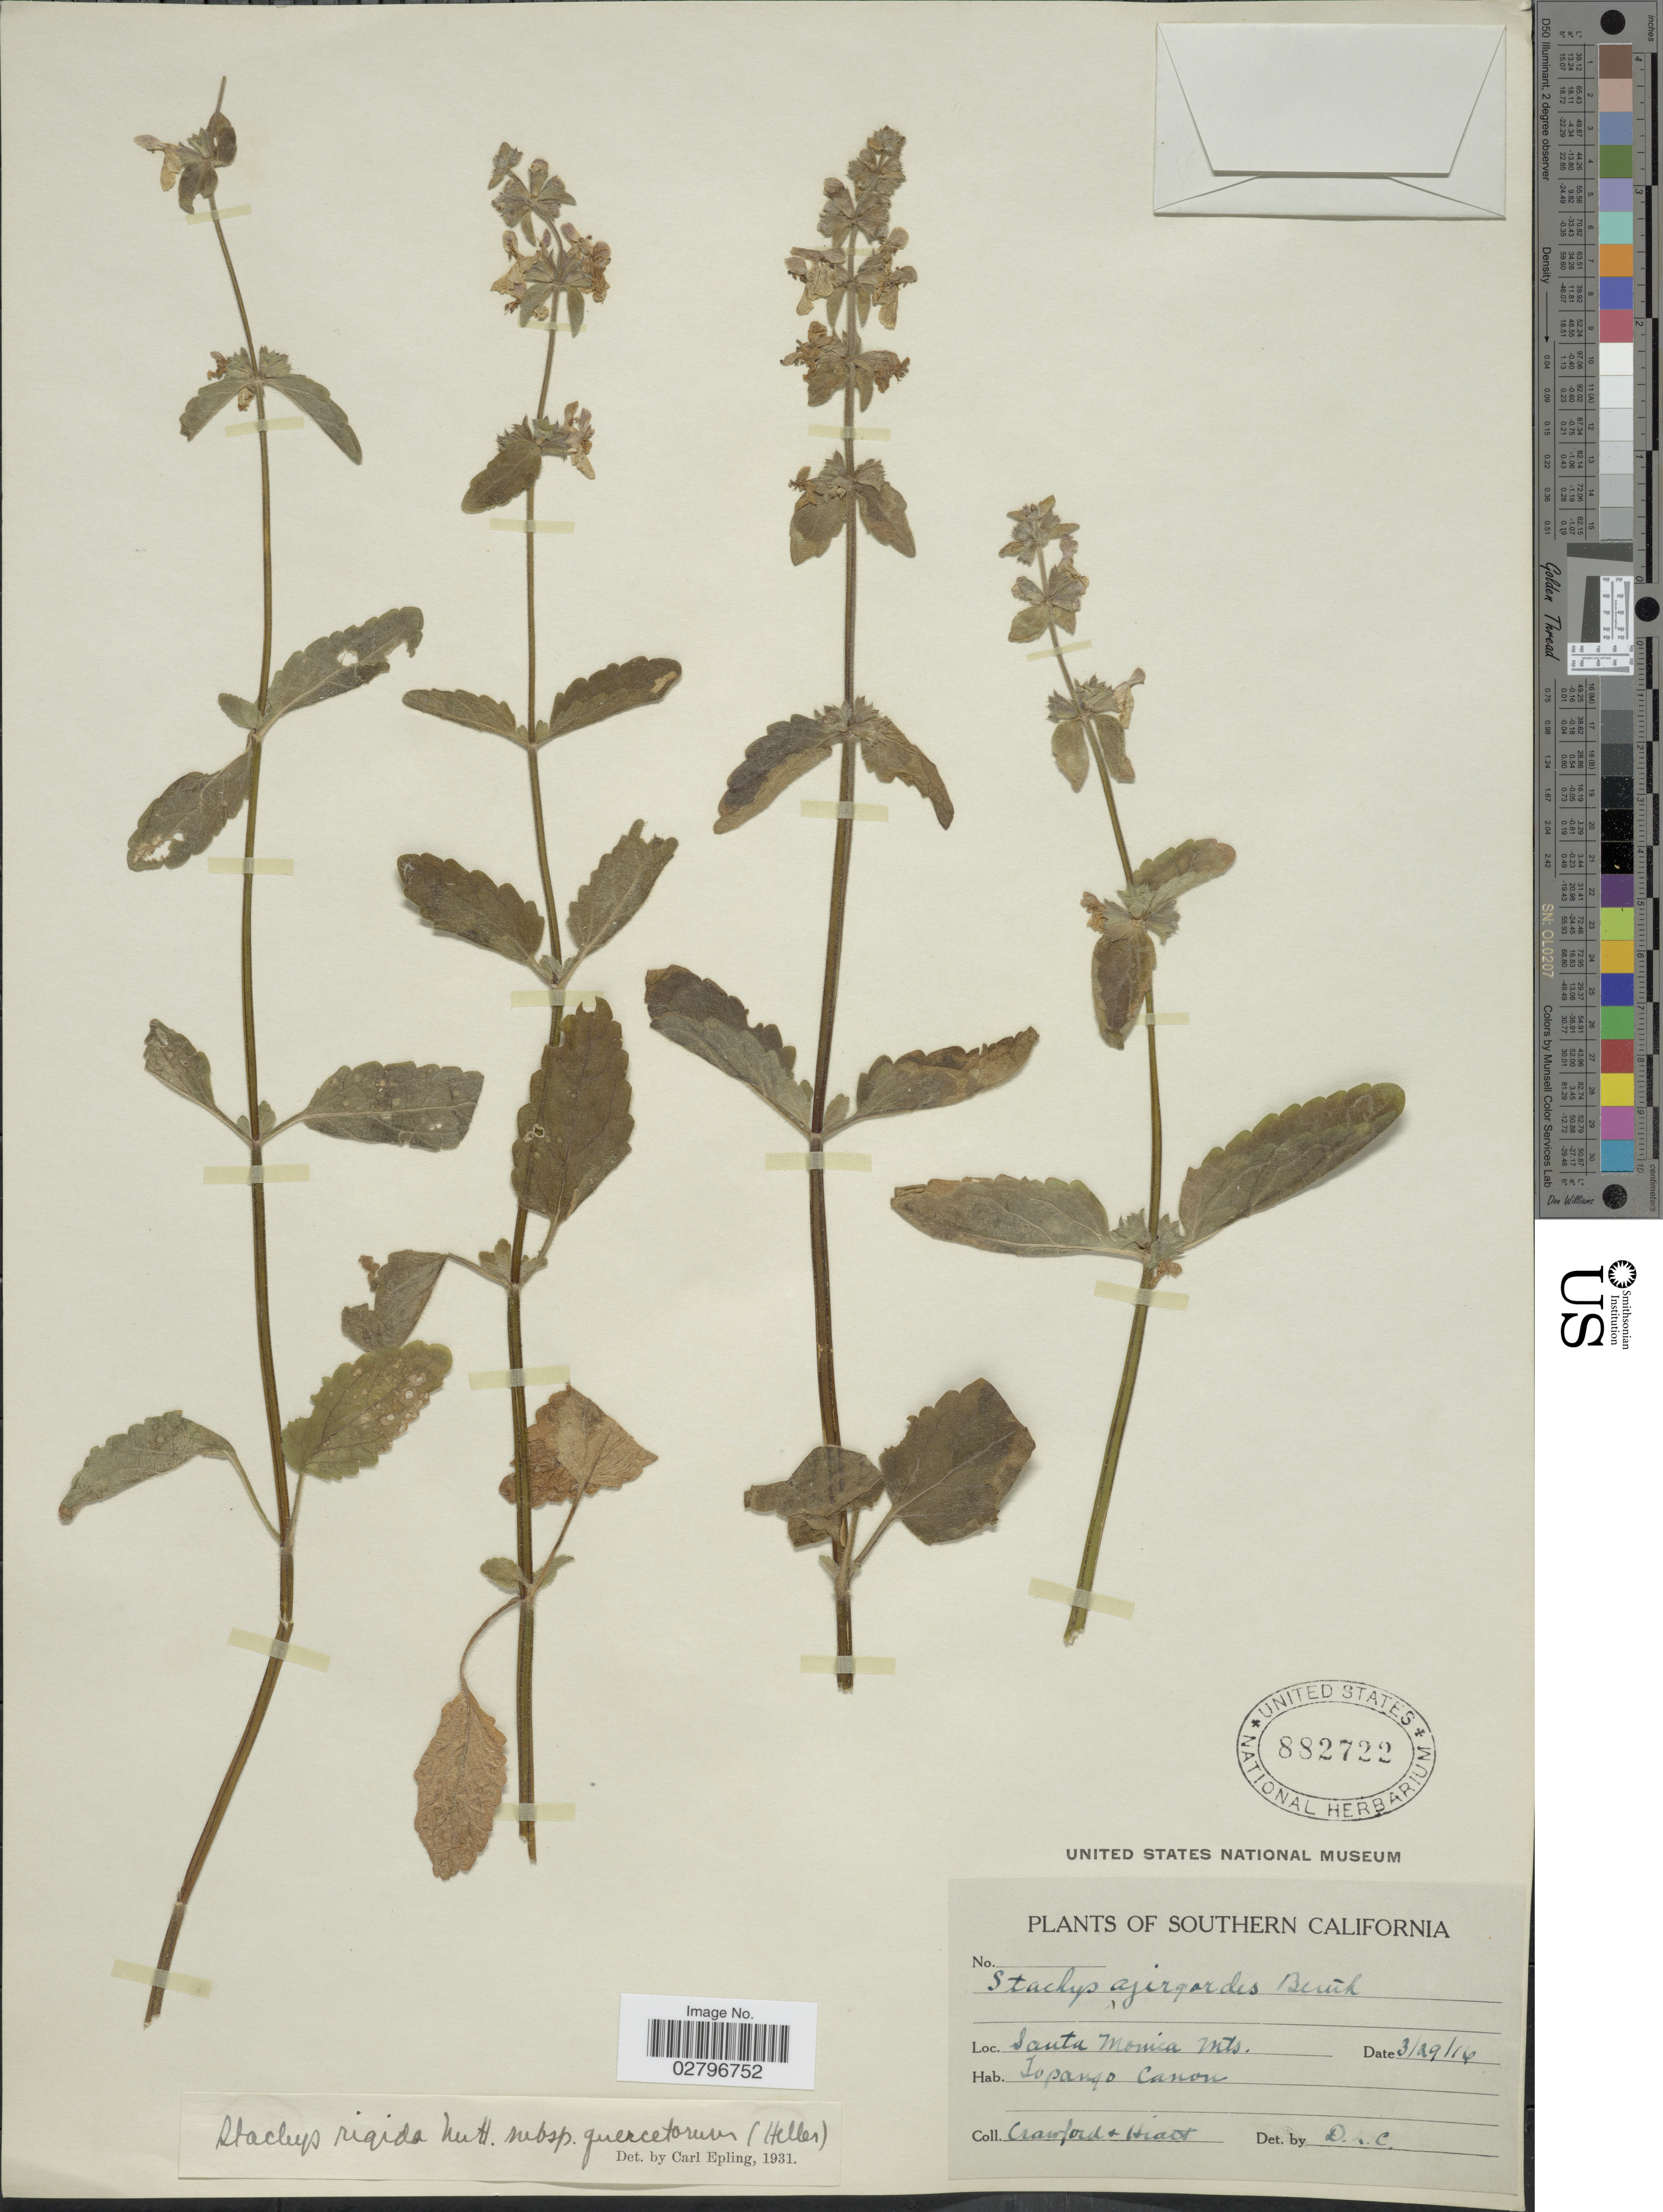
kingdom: Plantae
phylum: Tracheophyta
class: Magnoliopsida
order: Lamiales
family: Lamiaceae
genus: Stachys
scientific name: Stachys rigida subsp. quercetorum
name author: (A. Heller) Epling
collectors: Crawford & Hiatt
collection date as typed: Transcribed d/m/y: 29/3/16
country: United States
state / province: California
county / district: Los Angeles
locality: Southern California, Santa Monica Mts., Topango Canon.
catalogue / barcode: US 882722